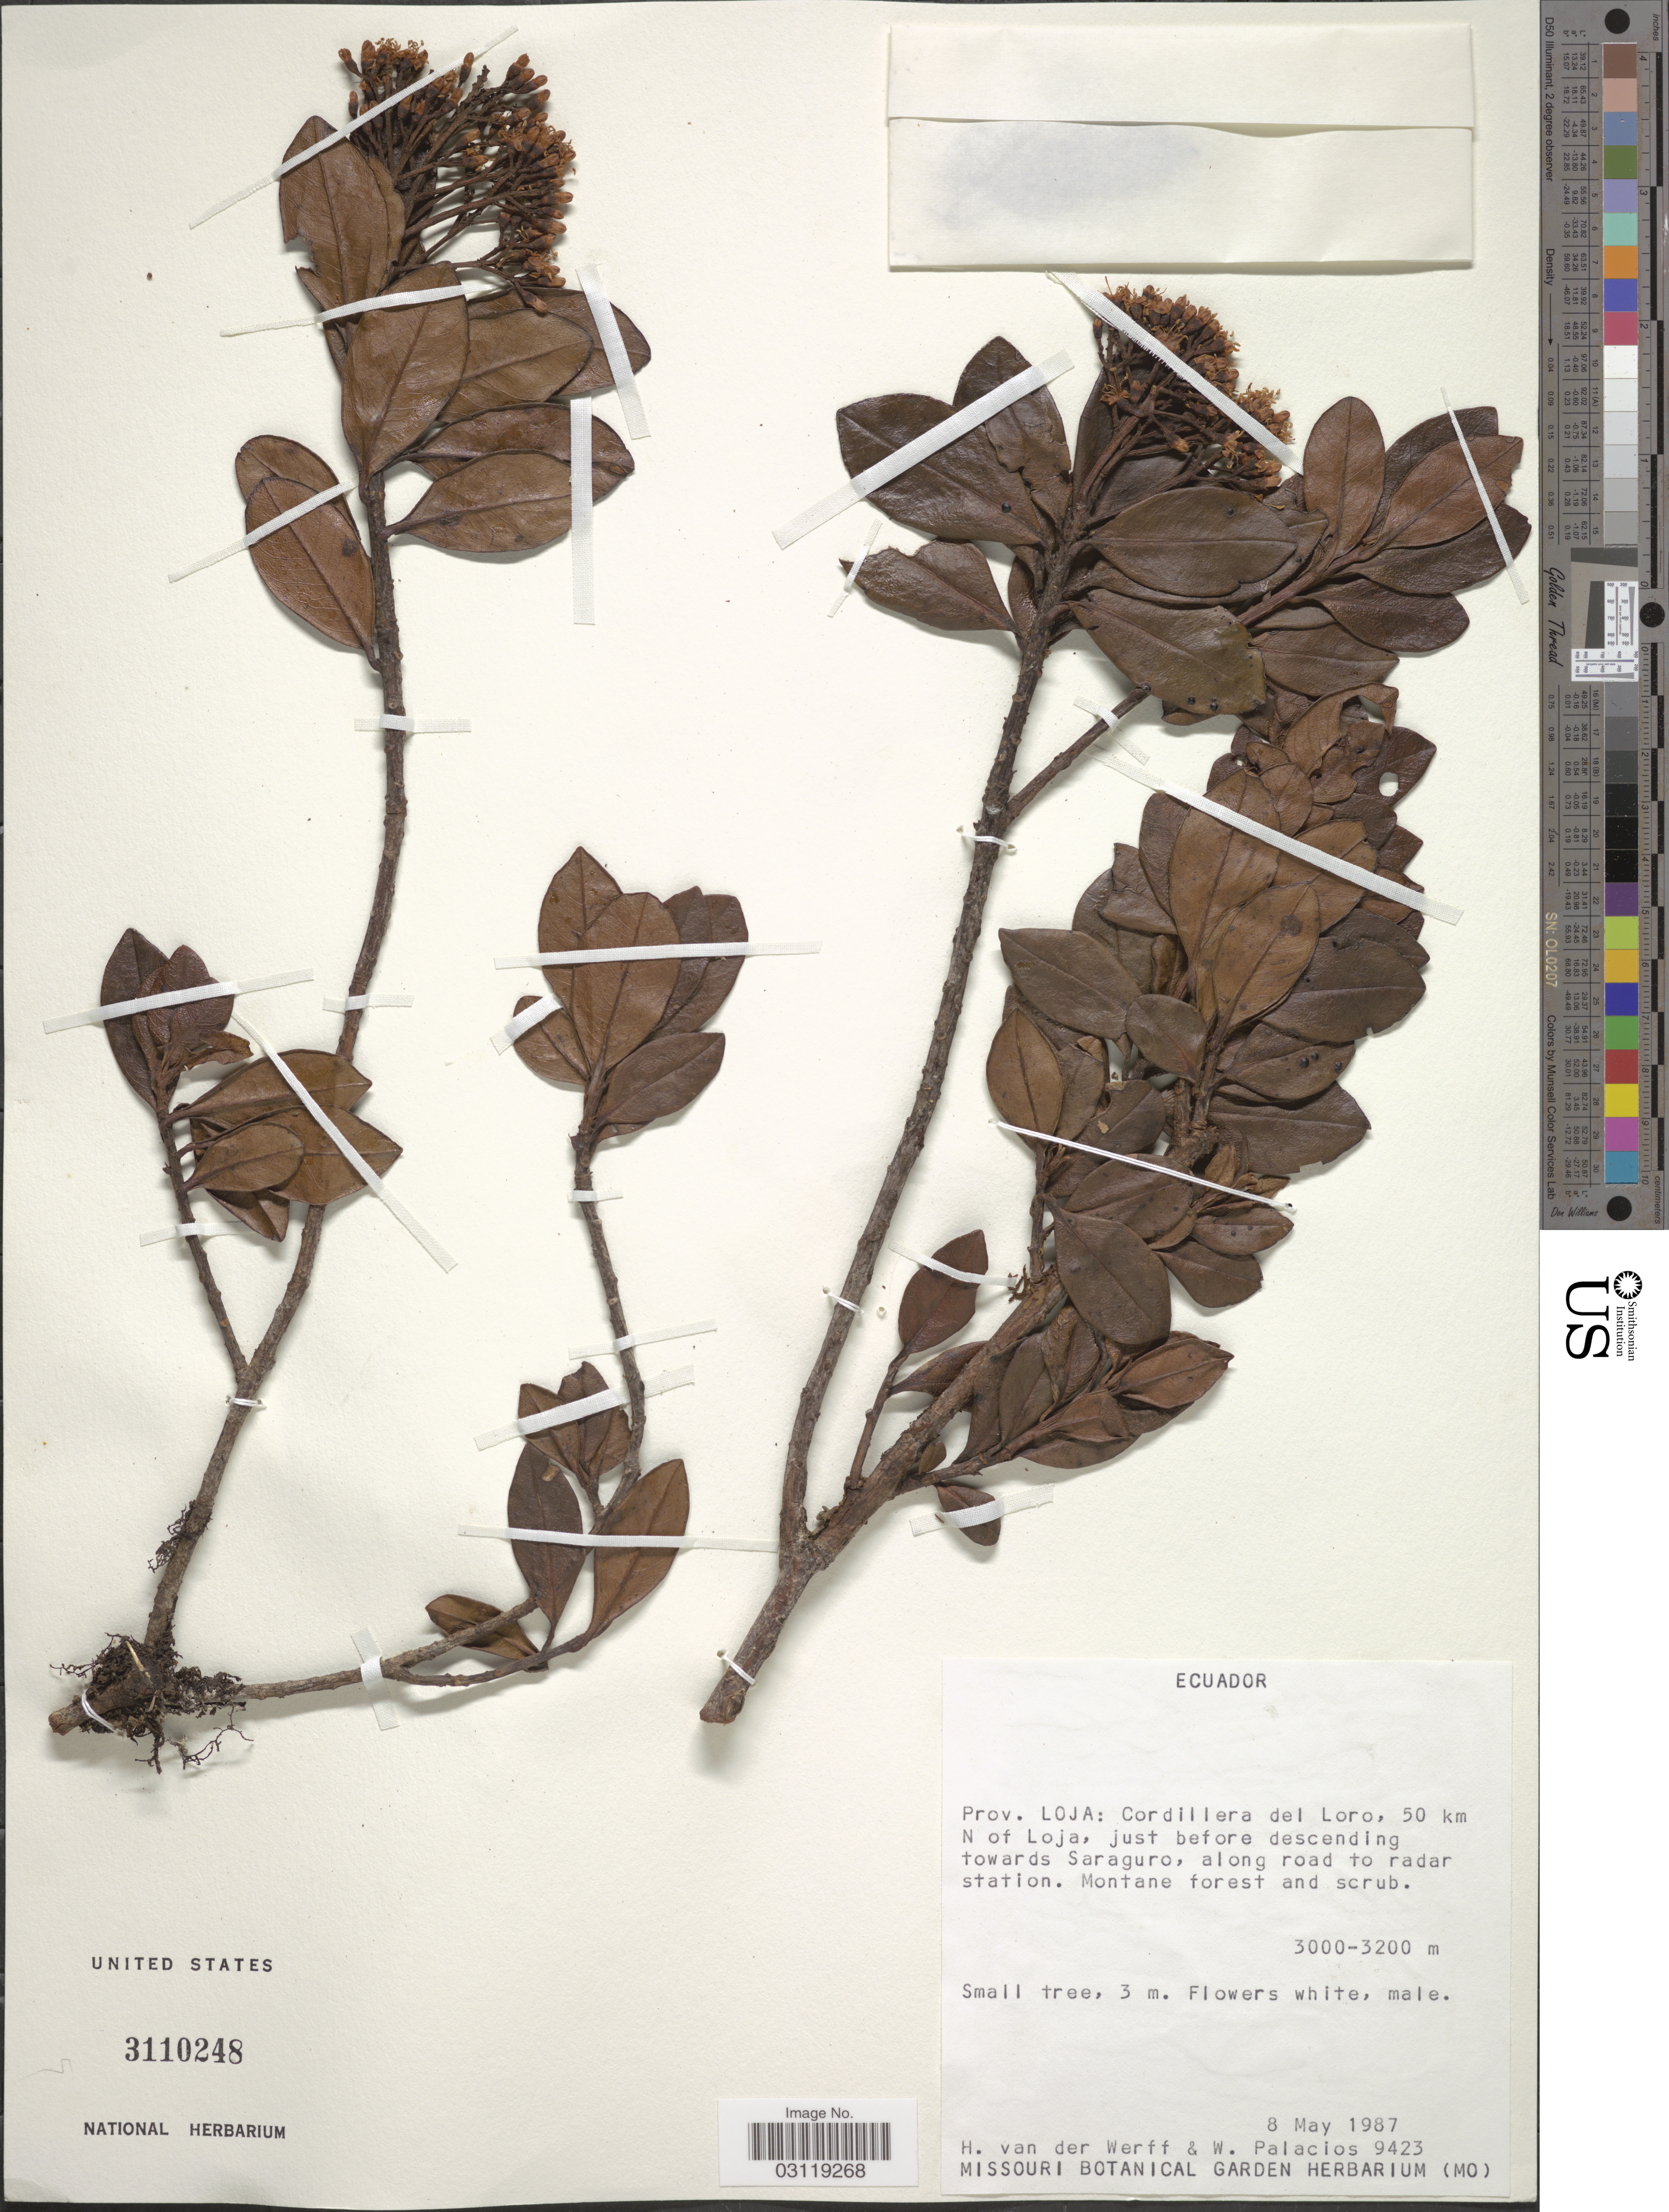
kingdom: Plantae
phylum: Tracheophyta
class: Magnoliopsida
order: Ericales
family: Primulaceae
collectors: H. van der Werff & W. Palacios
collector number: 9423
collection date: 1987-05-08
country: Ecuador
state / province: Loja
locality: Cordillera del Loro, 50 km N of Loja, just before descending towards Saraguro, along road to radar station.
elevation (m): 3000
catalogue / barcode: US 3110248